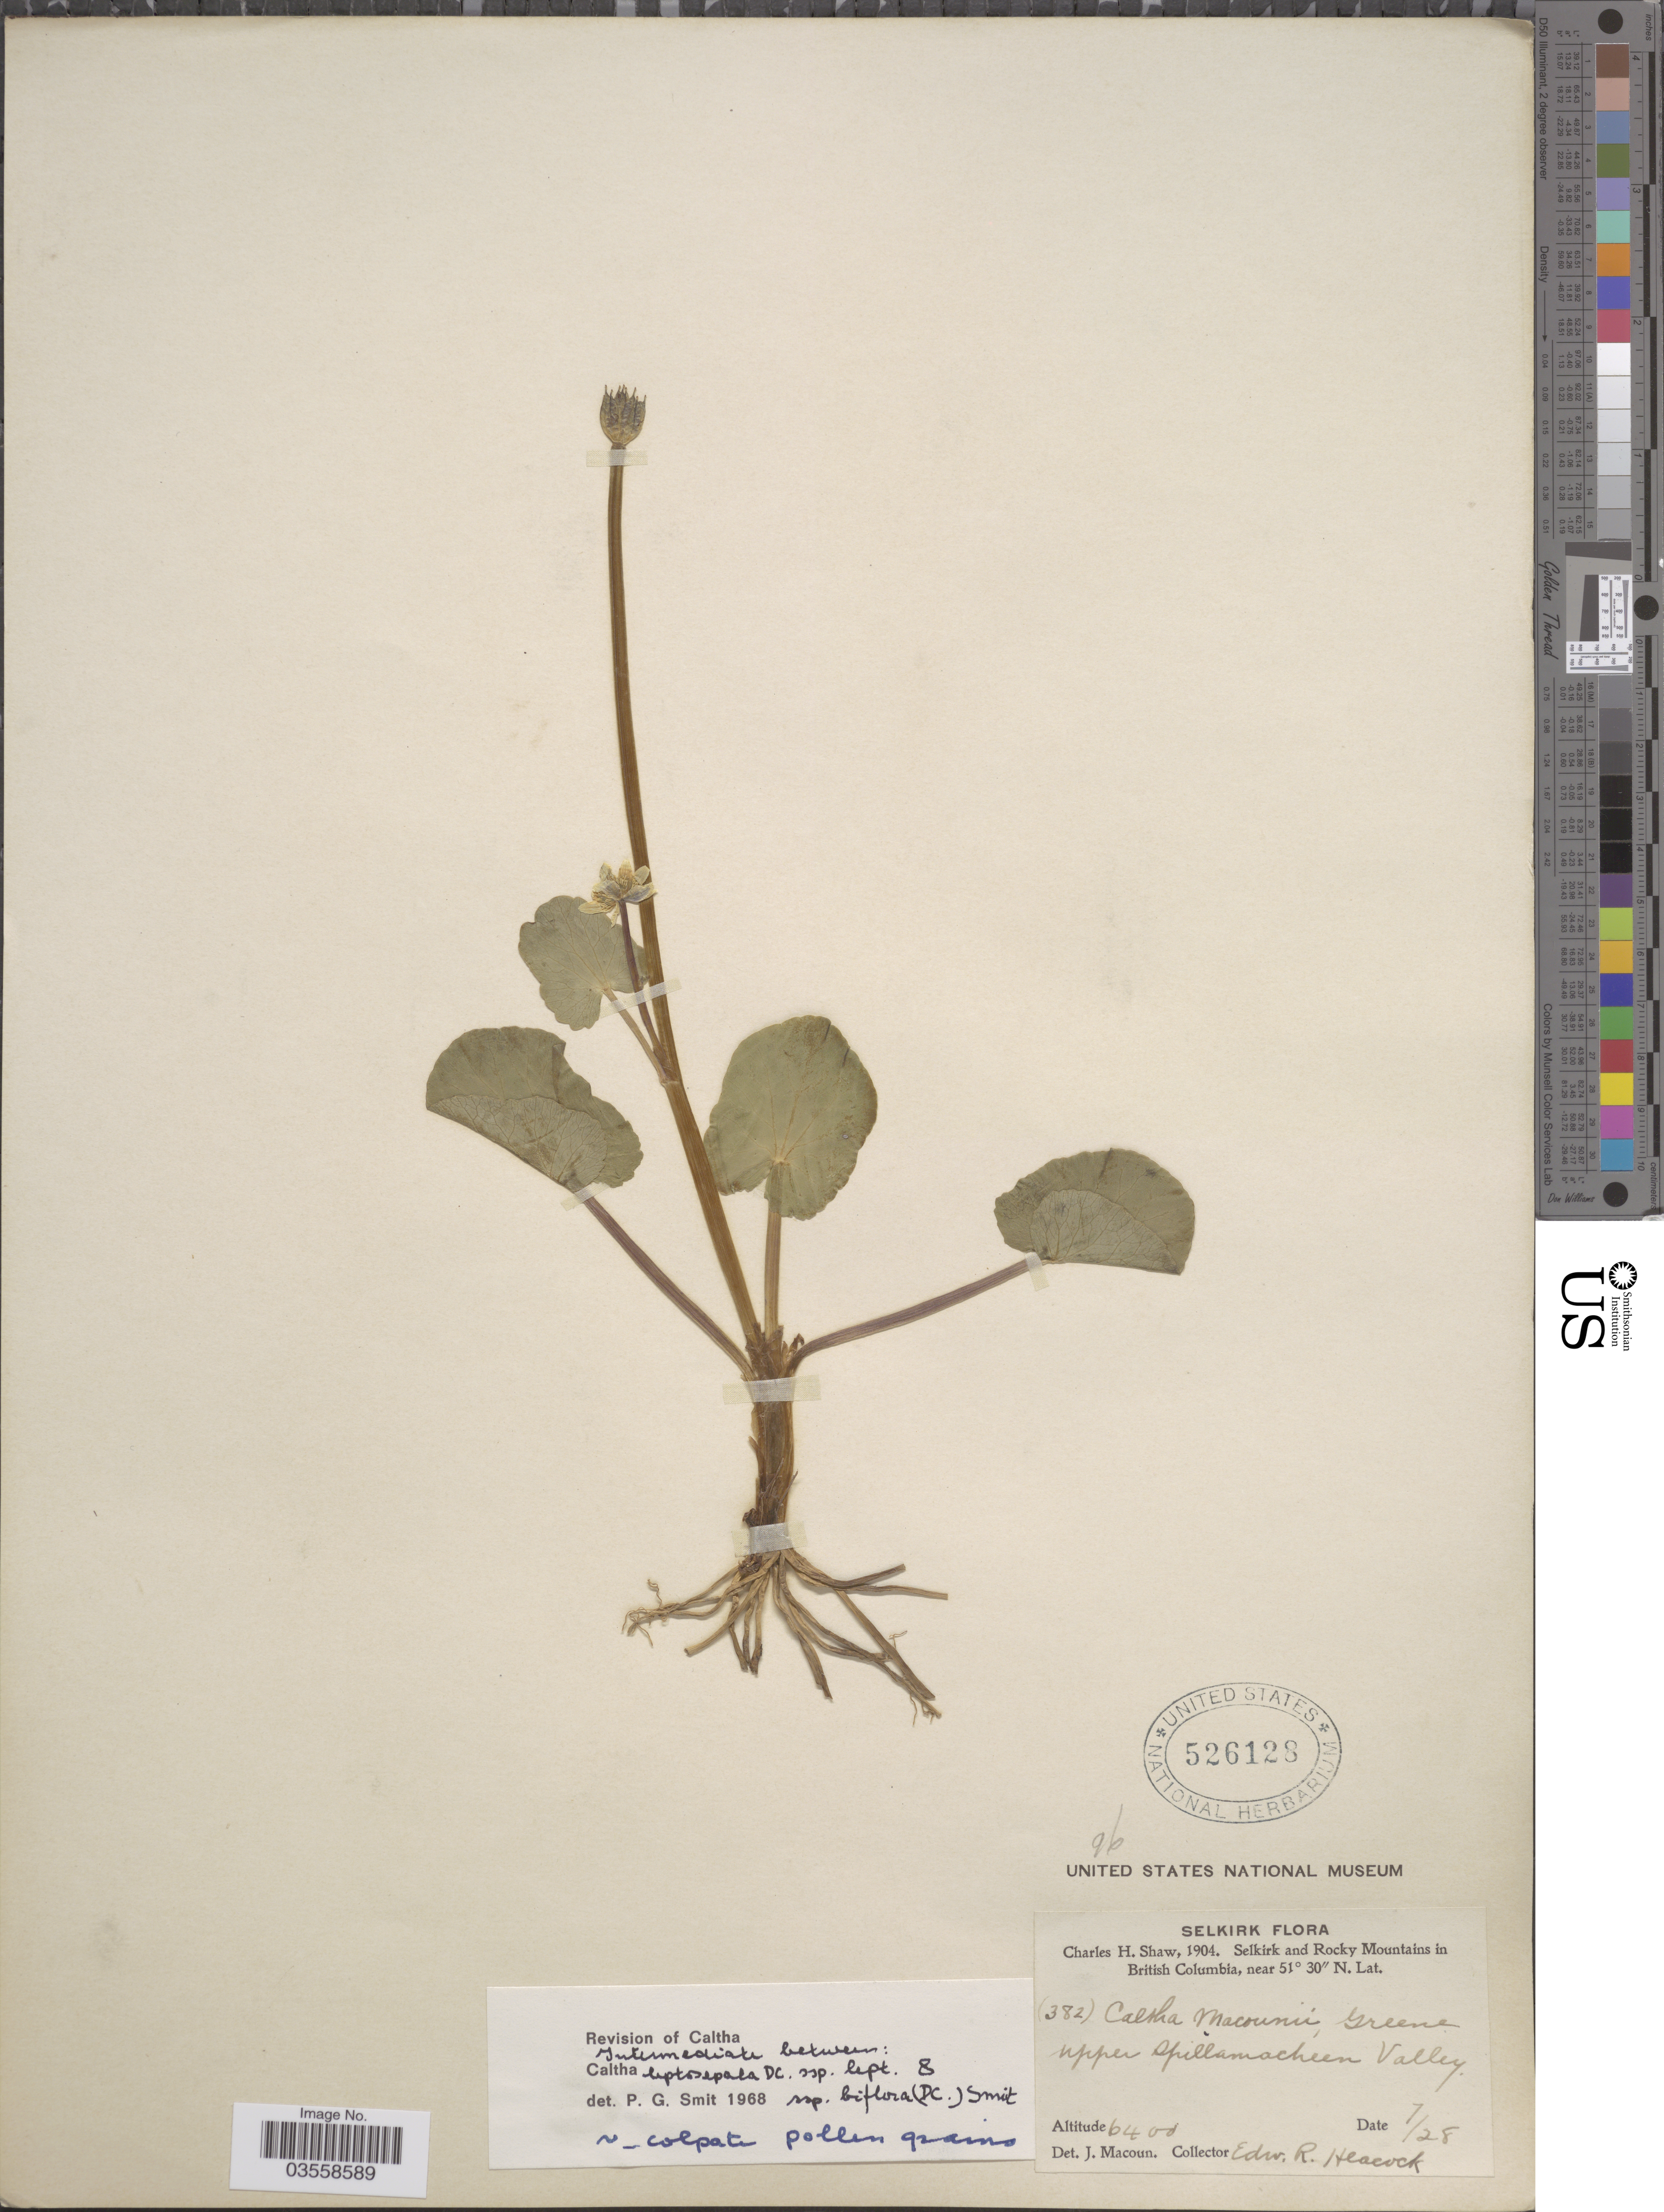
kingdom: Plantae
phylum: Tracheophyta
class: Magnoliopsida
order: Ranunculales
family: Ranunculaceae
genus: Caltha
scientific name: Caltha leptosepala subsp. biflora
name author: DC.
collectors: E. Heacock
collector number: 382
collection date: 1904-07-28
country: Canada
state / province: British Columbia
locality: Selkirk. Selkirk and Rocky Mountains in British Columbia. Upper Spillamacheen Valley.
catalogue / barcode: US 526128